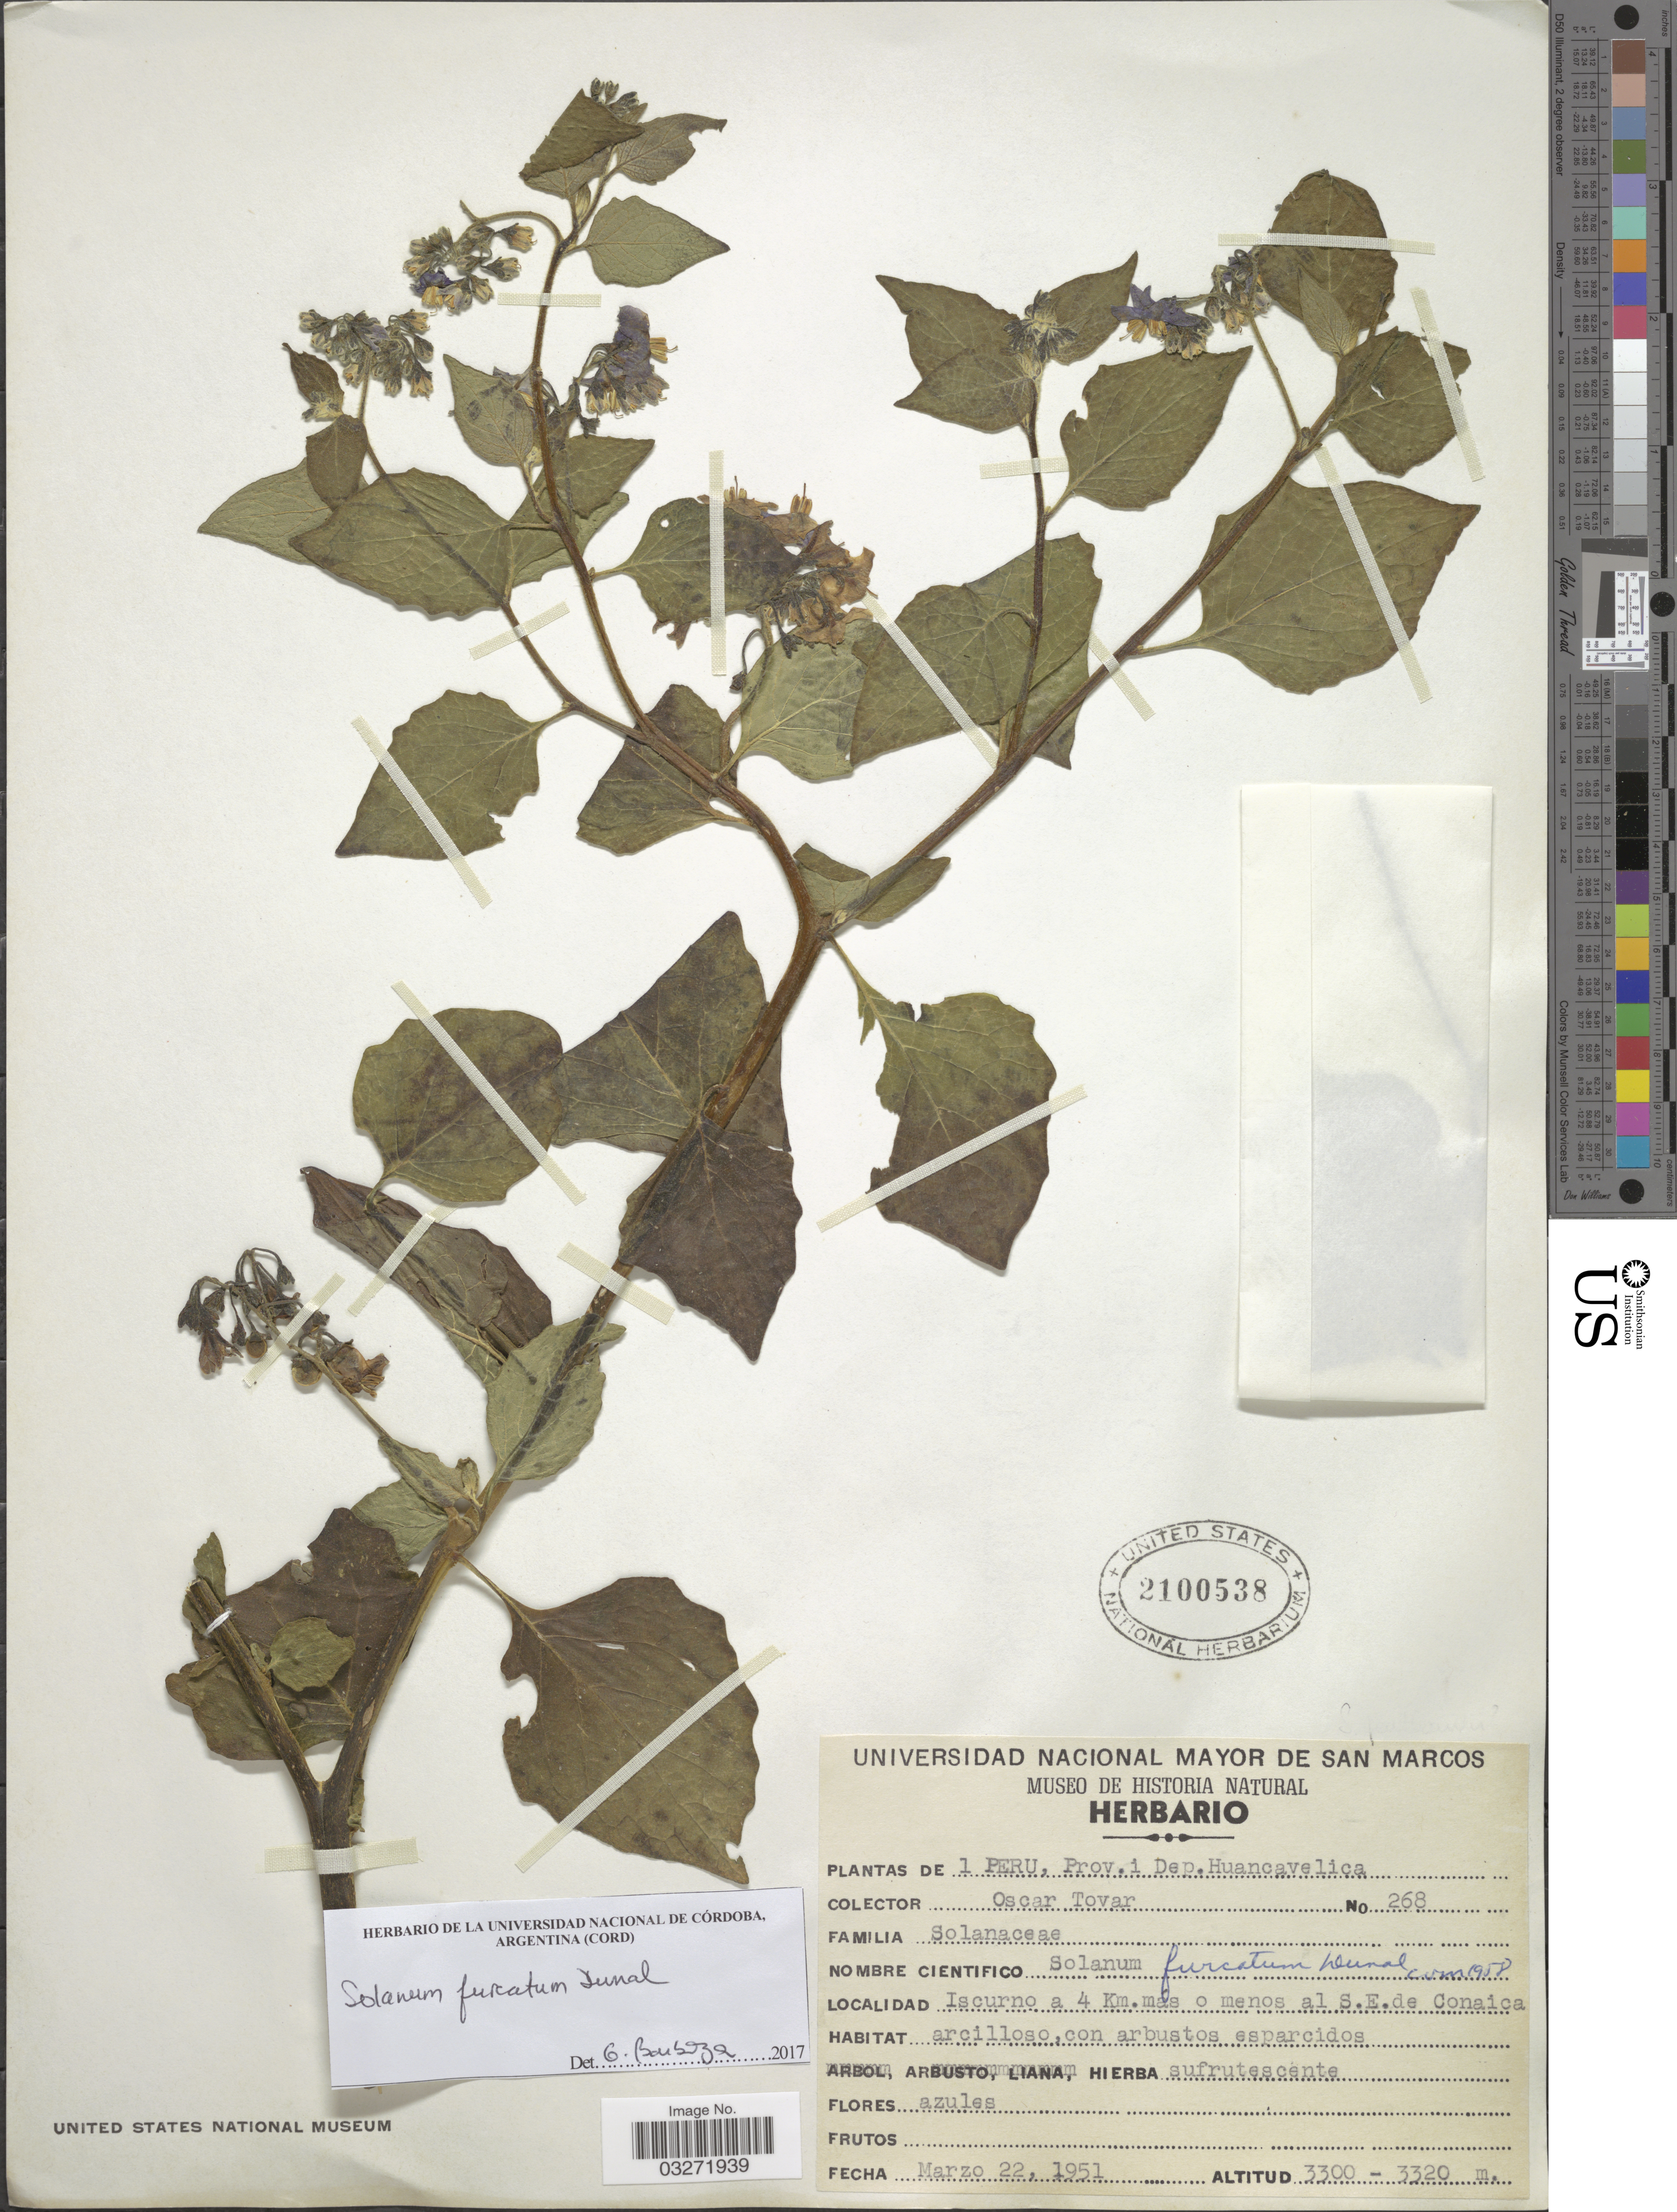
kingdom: Plantae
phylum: Tracheophyta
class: Magnoliopsida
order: Solanales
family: Solanaceae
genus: Solanum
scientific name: Solanum furcatum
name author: Dunal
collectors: Ó. Tovar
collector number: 268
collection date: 1951-03-22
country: Peru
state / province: Huancavelica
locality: Prov. i Dep. Huancavelica. Iscurno a 4 Km. más o menos al S.E. de Conaica.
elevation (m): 3300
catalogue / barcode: US 2100538